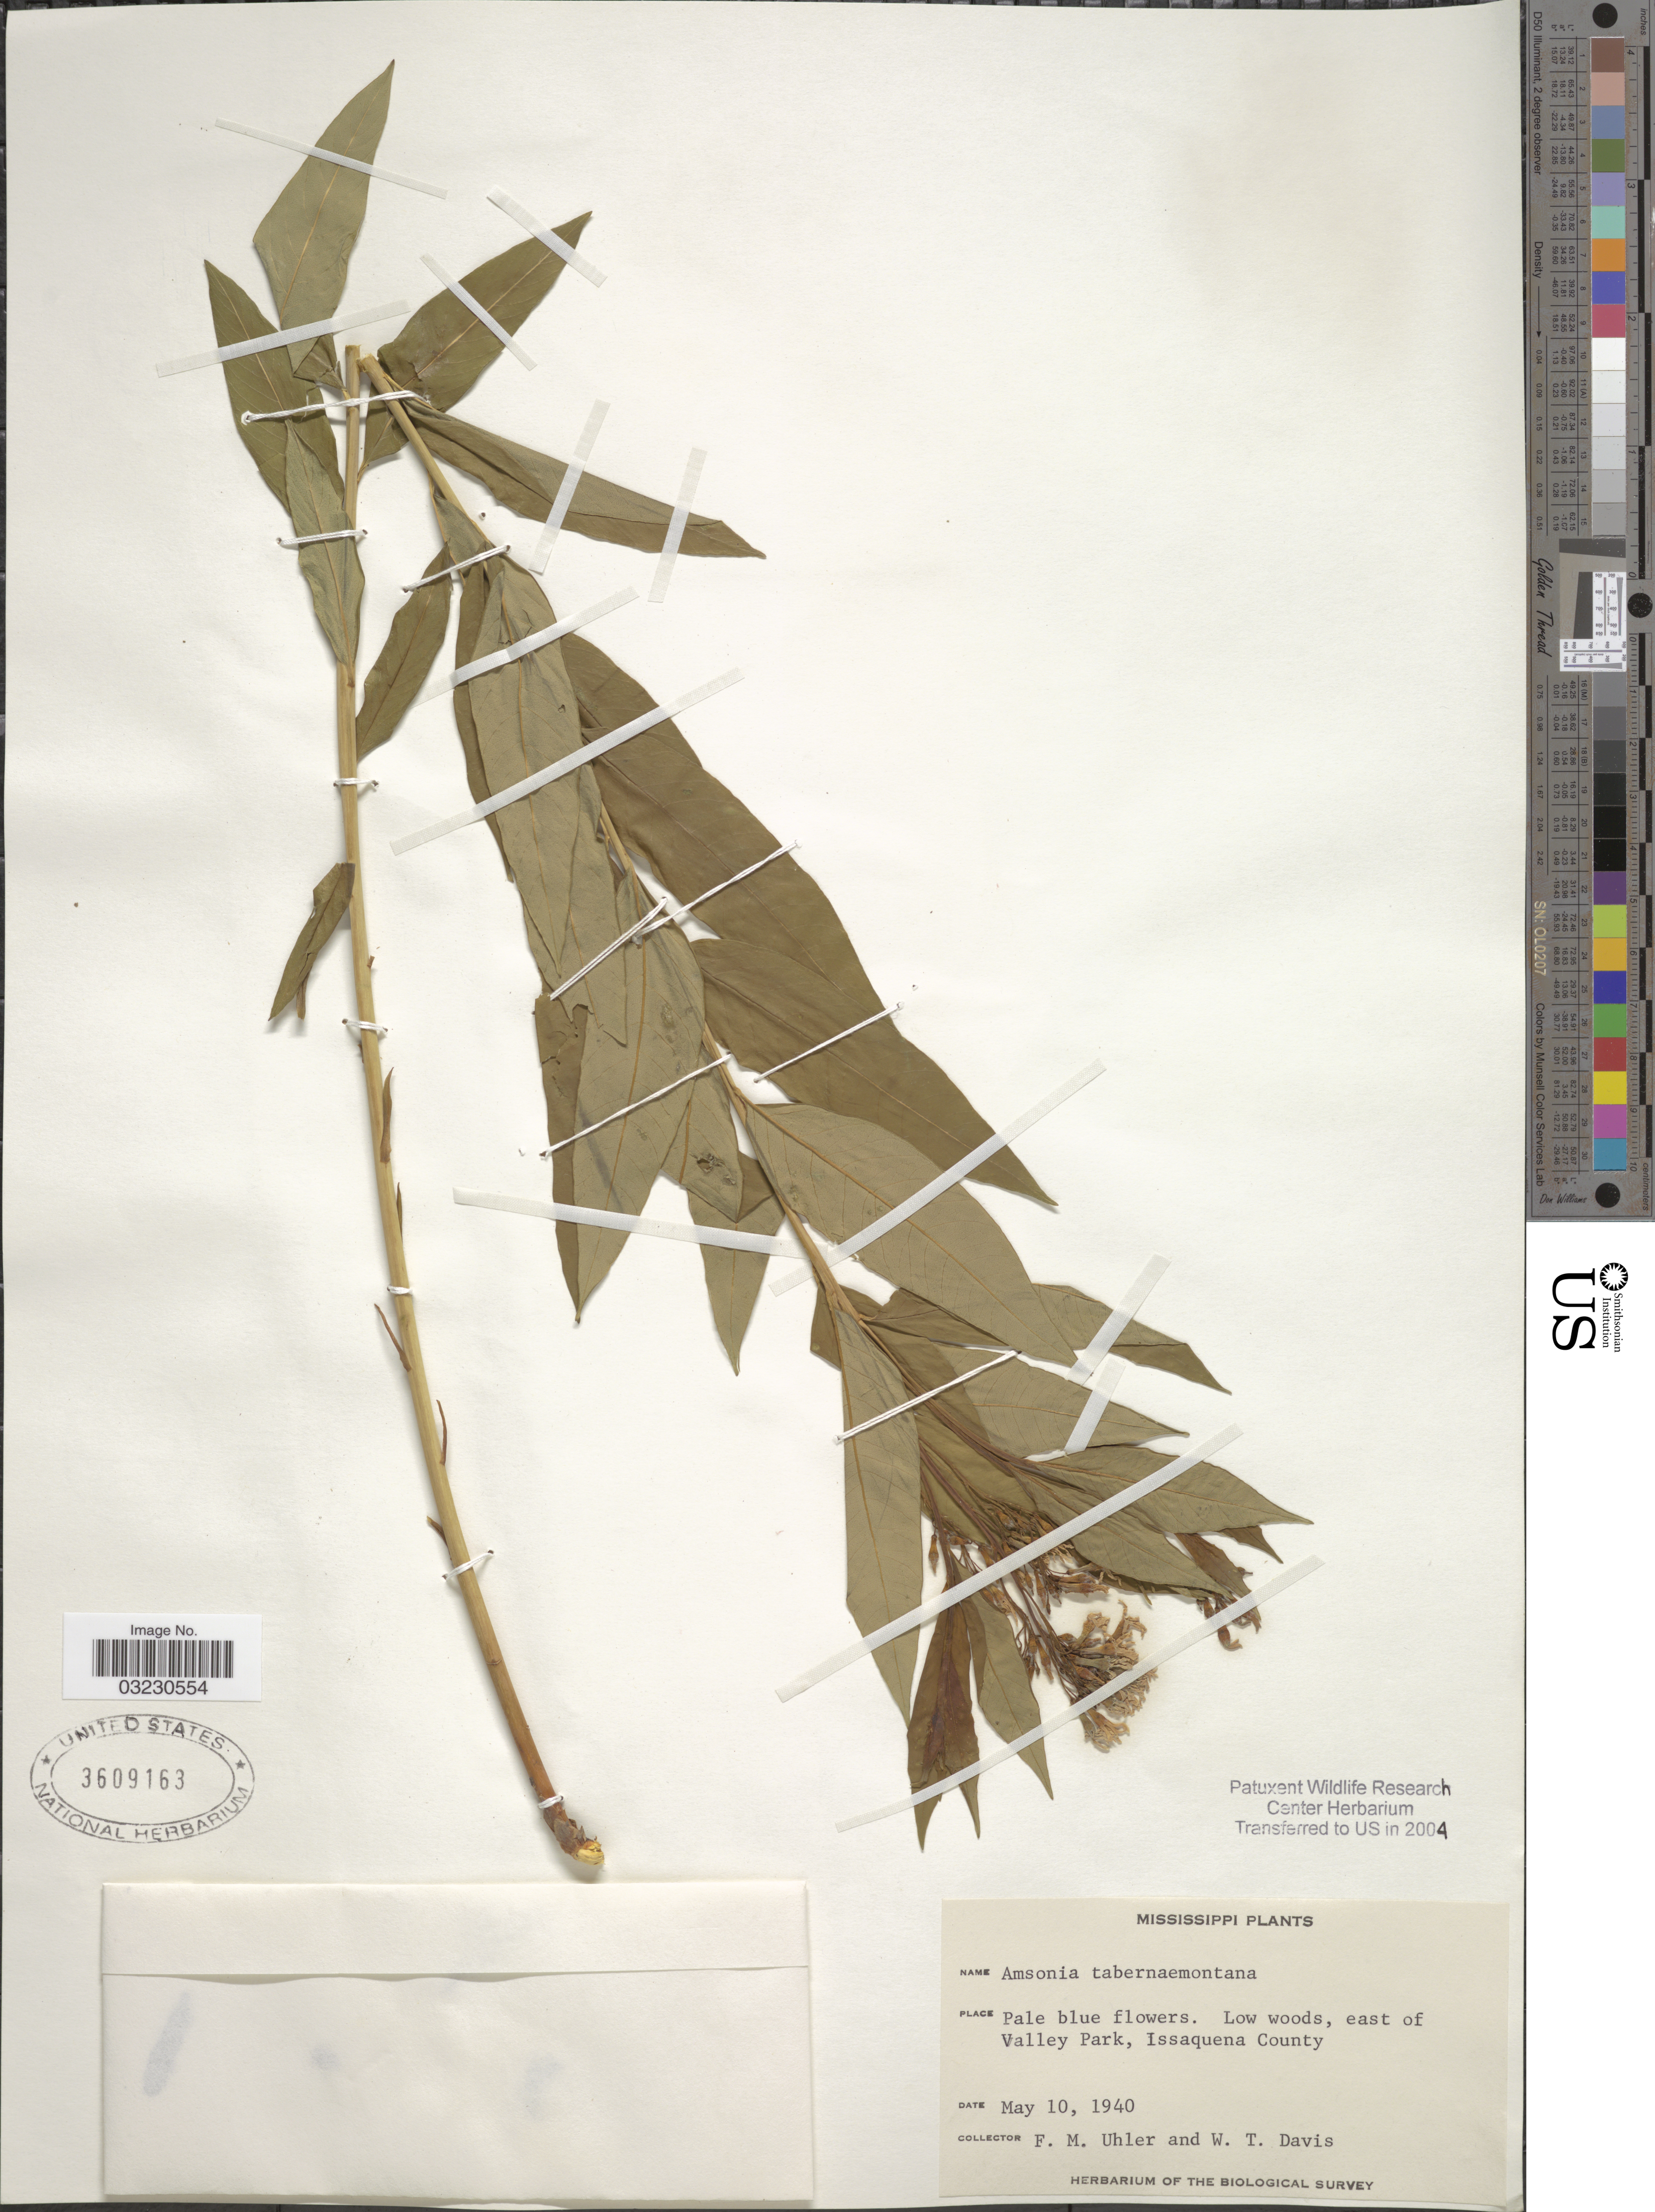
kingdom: Plantae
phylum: Tracheophyta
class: Magnoliopsida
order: Gentianales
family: Apocynaceae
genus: Amsonia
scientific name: Amsonia tabernaemontana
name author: Walter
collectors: F. M. Uhler & W. Davis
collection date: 1940-05-10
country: United States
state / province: Mississippi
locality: Low woods, east of Valley Park, Issaquena County.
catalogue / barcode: US 3609163